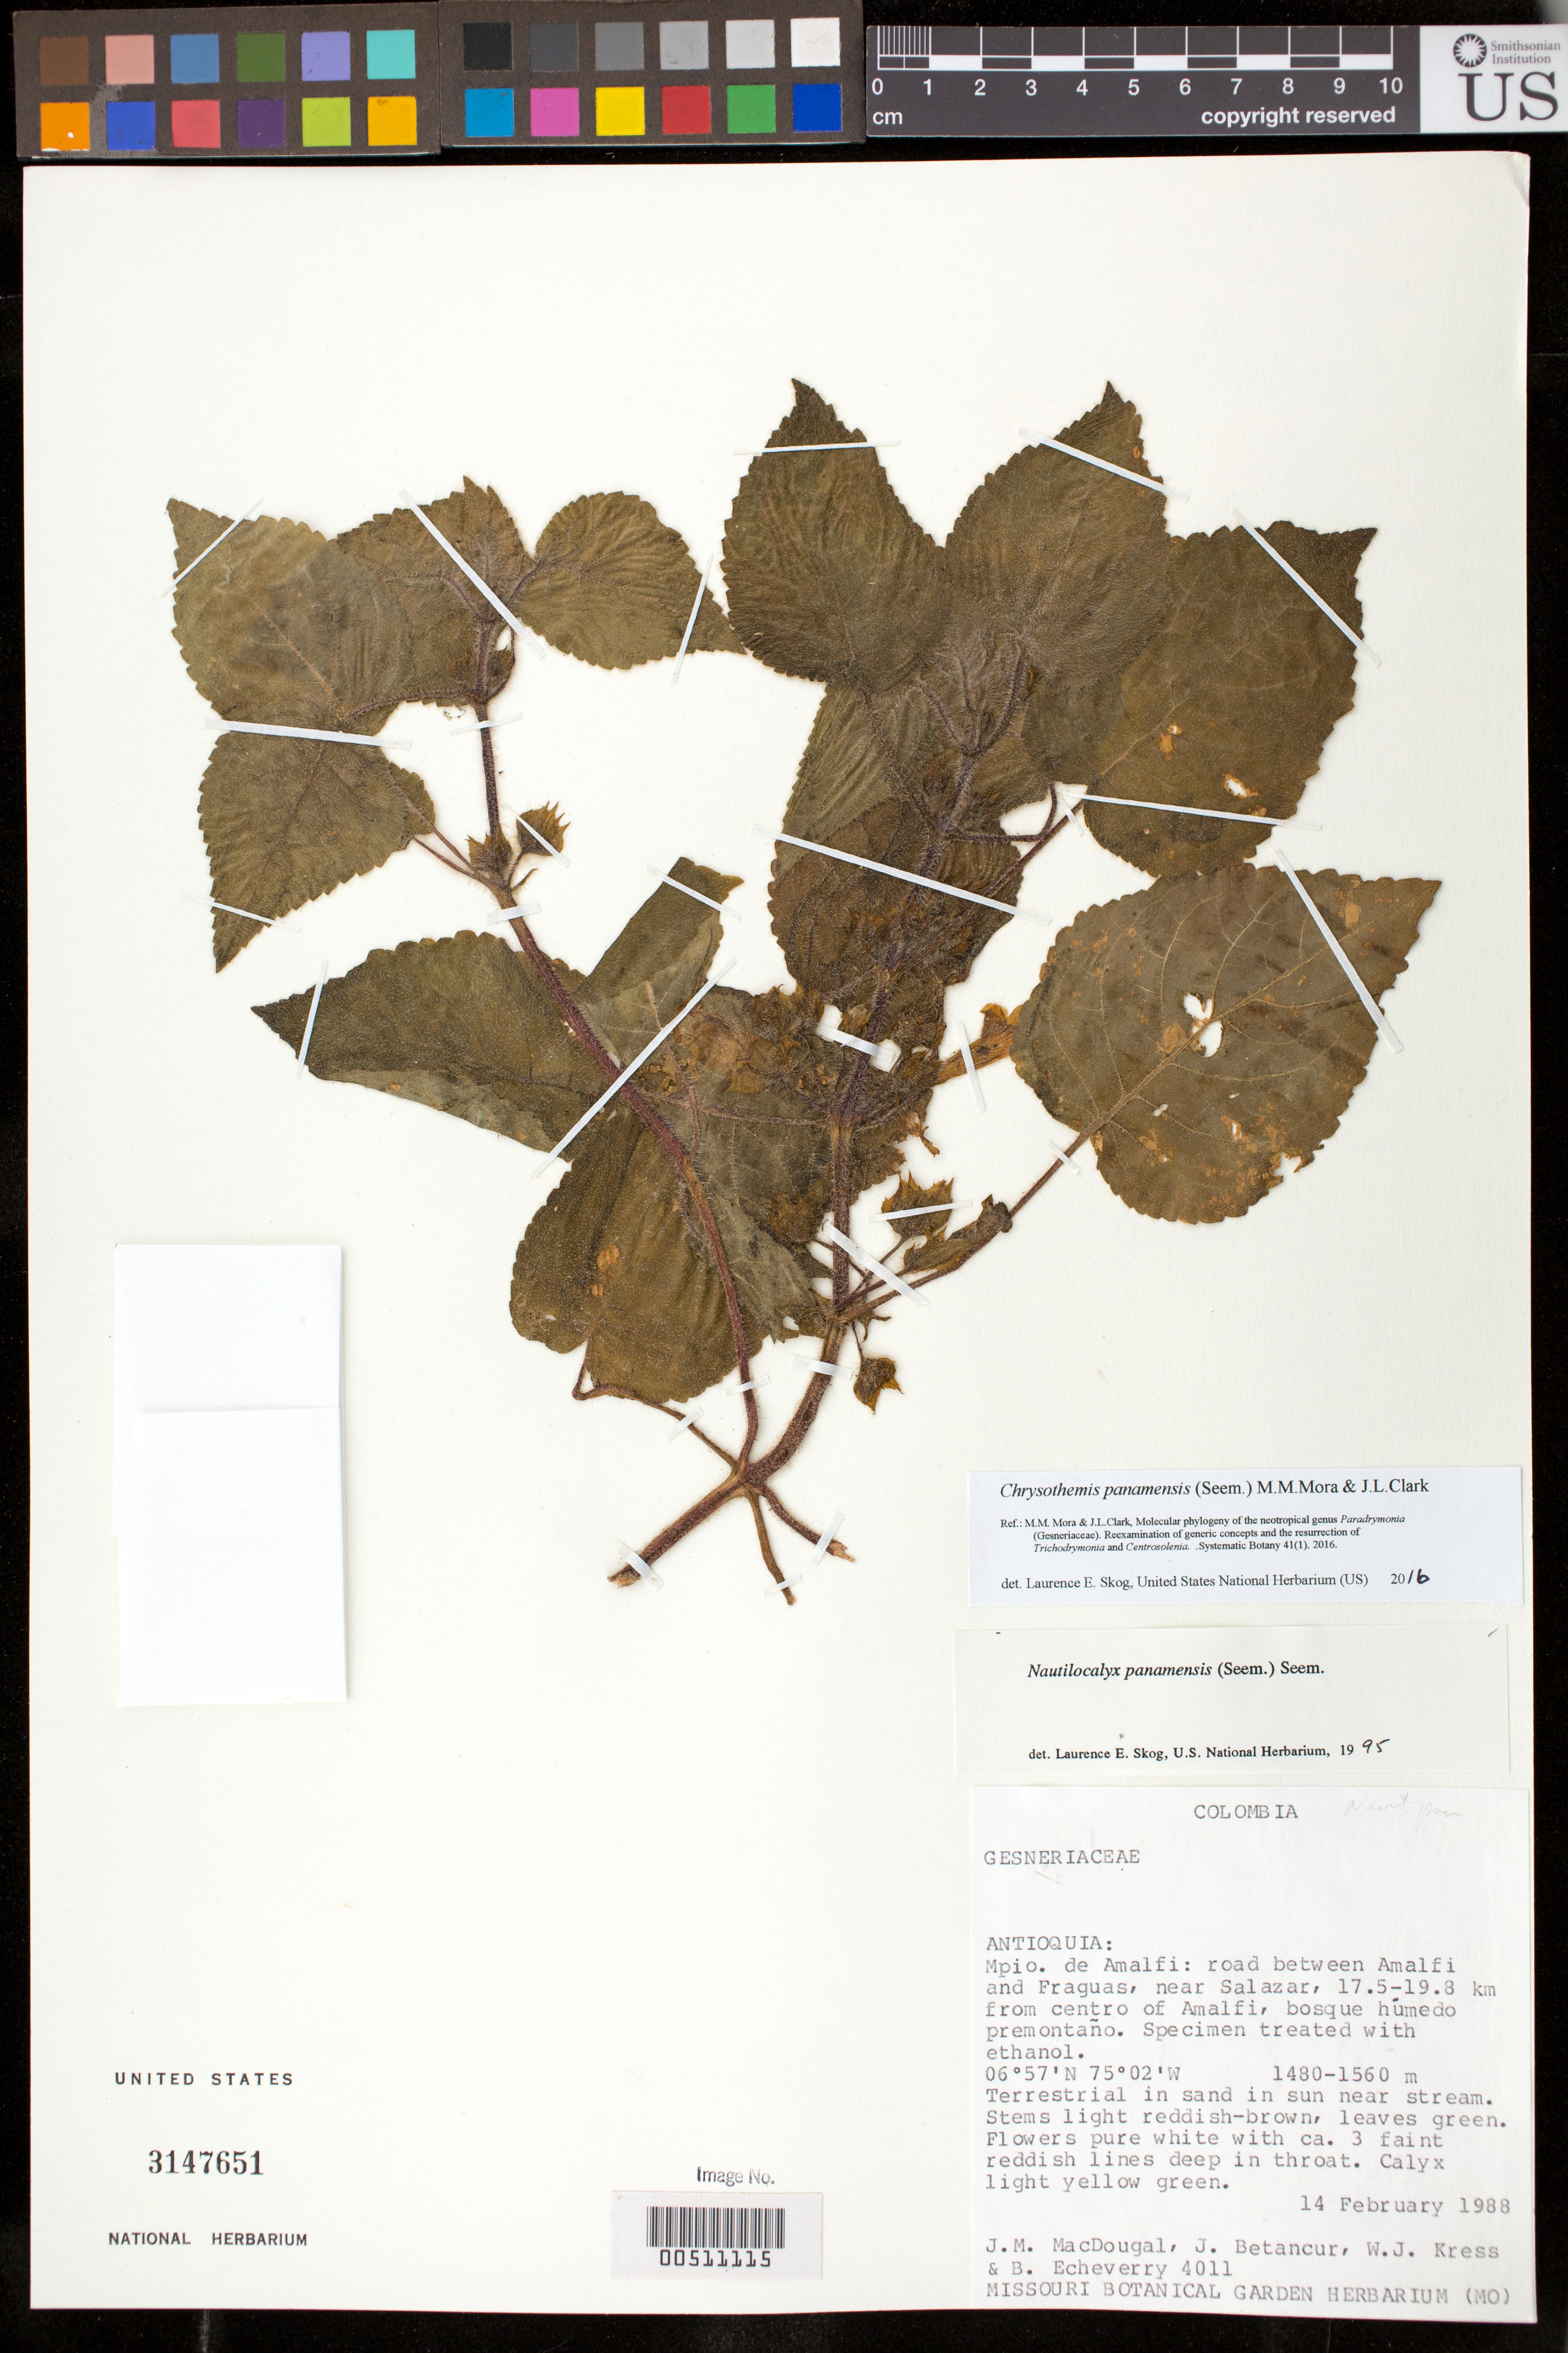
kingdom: Plantae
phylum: Tracheophyta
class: Magnoliopsida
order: Lamiales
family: Gesneriaceae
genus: Chrysothemis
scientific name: Chrysothemis panamensis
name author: (Seem.) M.M. Mora & J.L. Clark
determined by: Skog, Laurence E.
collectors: J. M. MacDougal, J. C. Betancur, W. J. Kress & B. Echeverry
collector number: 4011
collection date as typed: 14 Feb 1988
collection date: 1988-02-14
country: Colombia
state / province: Antioquia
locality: Amalfi, between Amalfi and Fraguas, near Salazar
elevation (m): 1480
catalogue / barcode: US 3147651